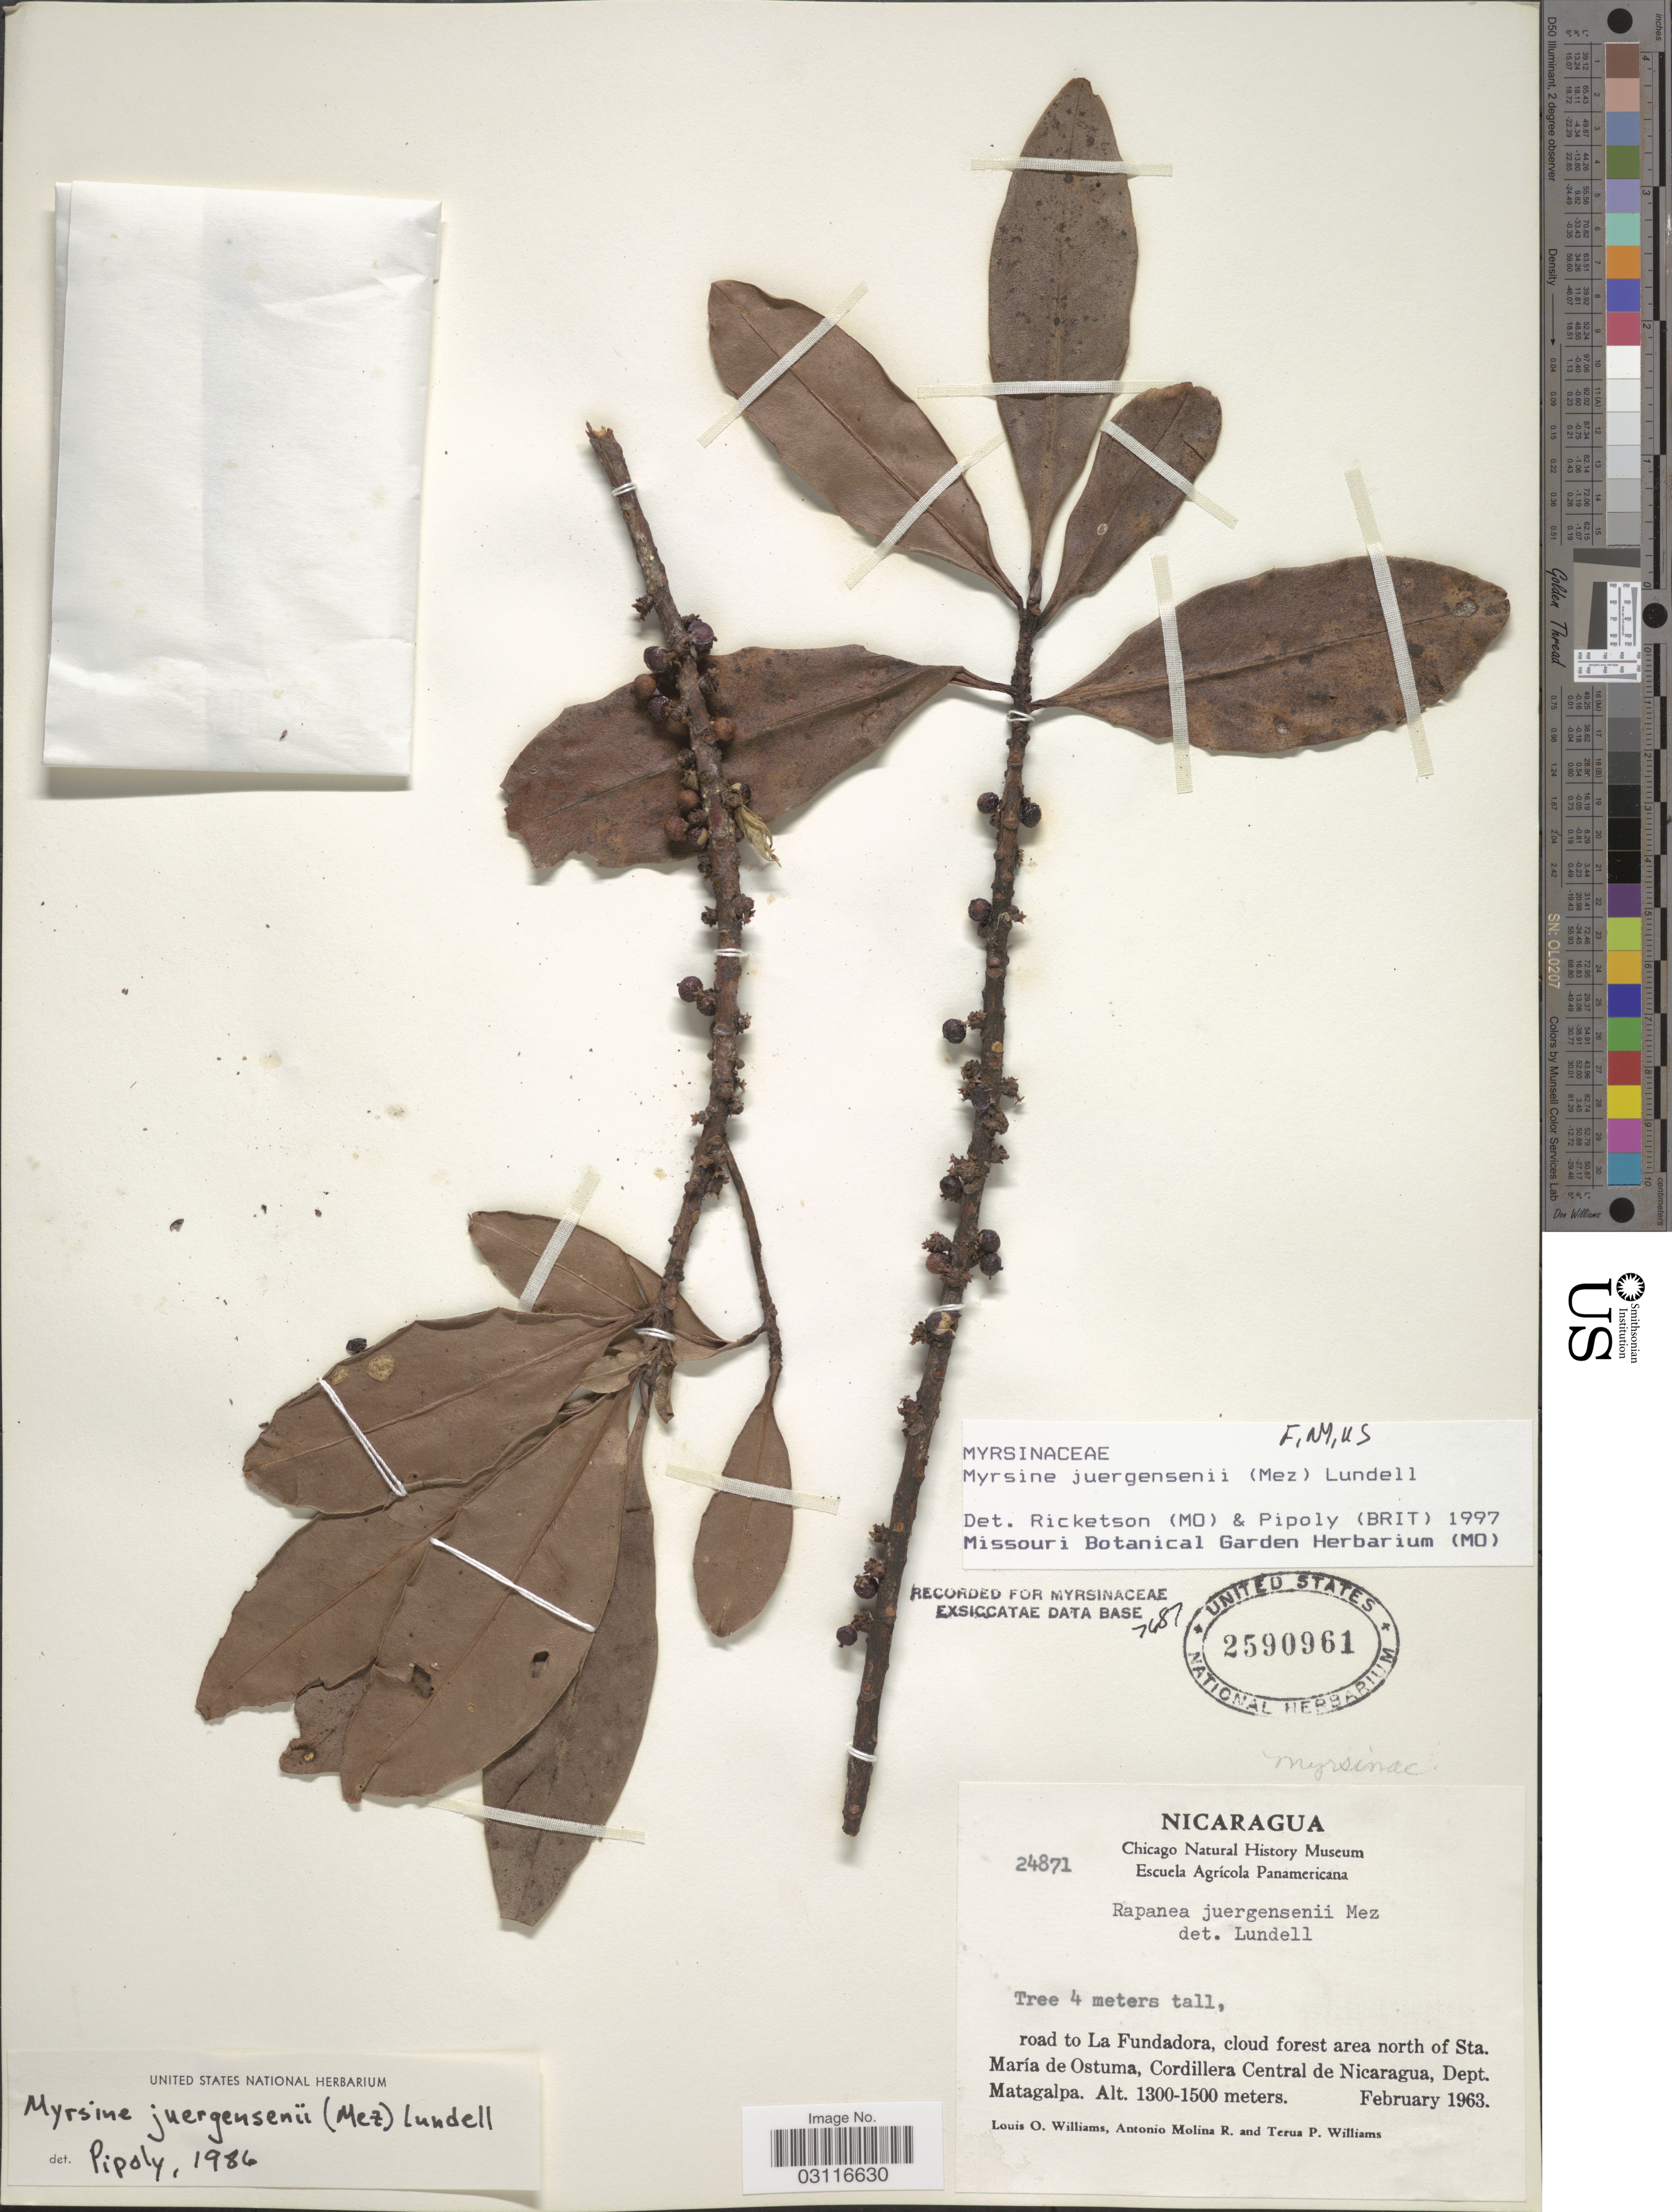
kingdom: Plantae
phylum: Tracheophyta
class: Magnoliopsida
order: Ericales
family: Primulaceae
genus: Myrsine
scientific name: Myrsine juergensenii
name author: (Mez) Lundell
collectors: L. O. Williams, A. Molina R. & T. Williams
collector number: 14871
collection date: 1963-02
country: Nicaragua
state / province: Matagalpa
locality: Road to La Fundadora, cloud forest area north of Sta. María de Ostuma, Cordillera Central de Nicaragua, Dept. Matagalpa.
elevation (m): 1300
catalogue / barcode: US 2590961